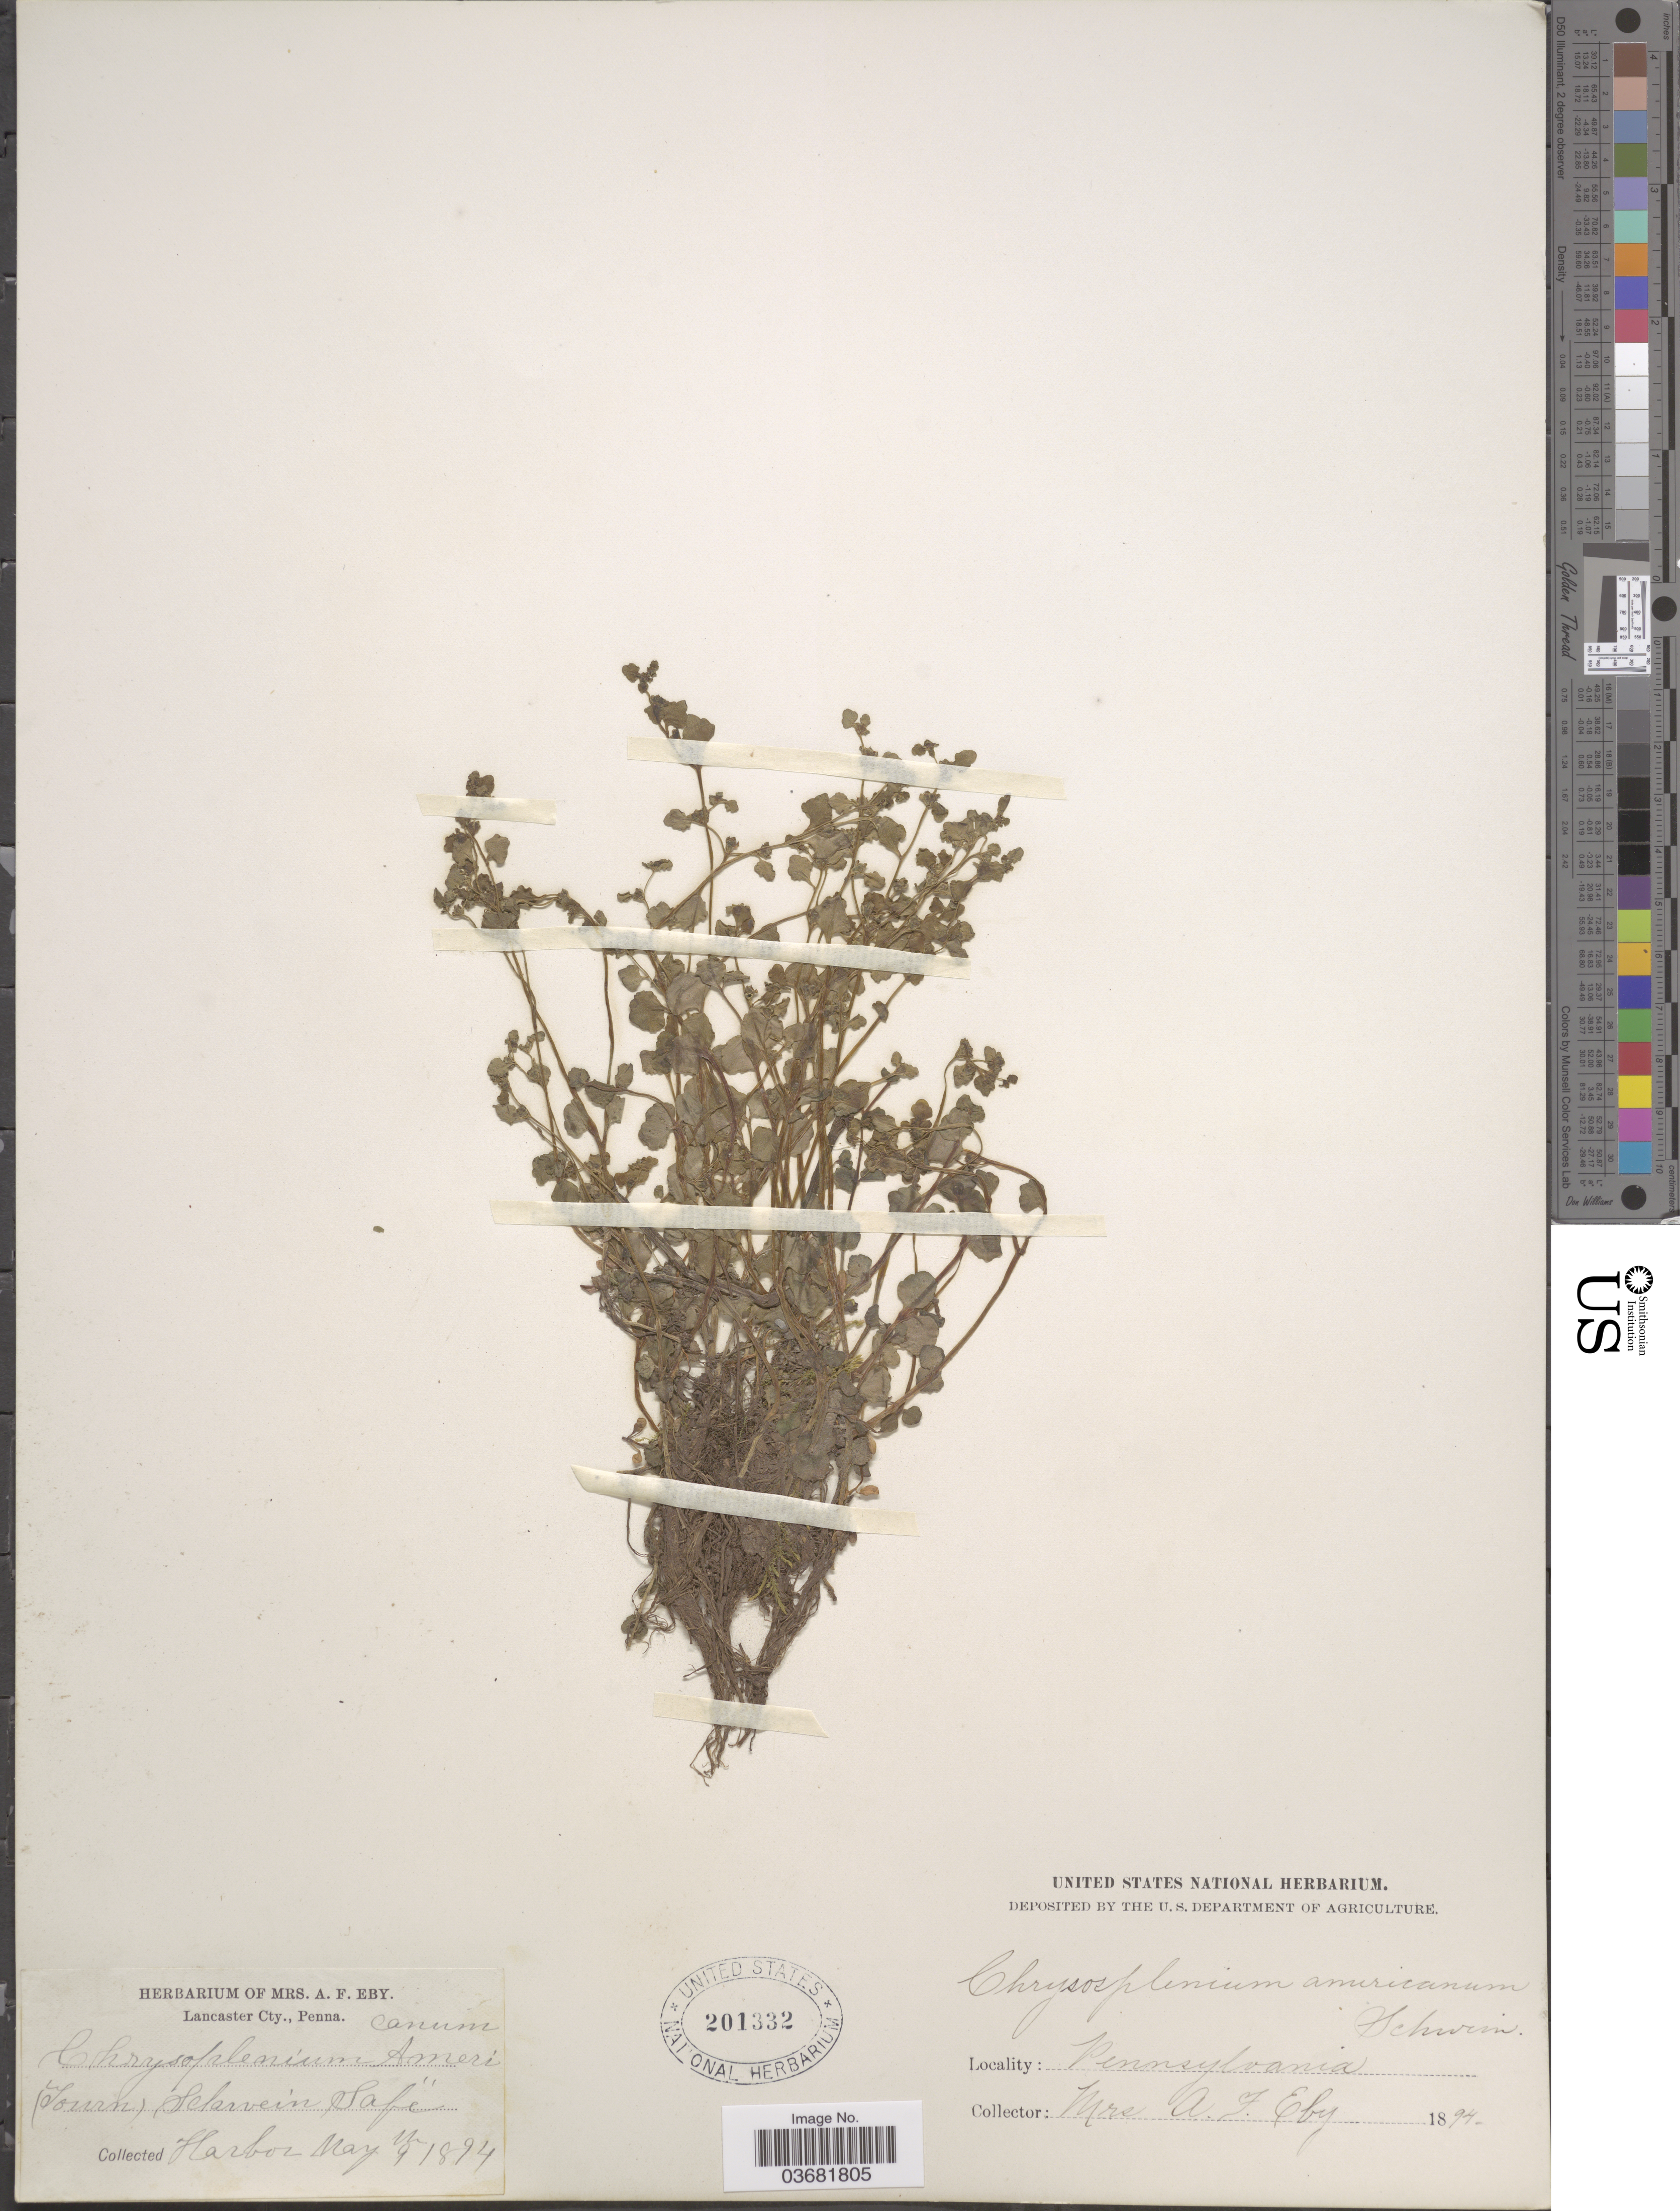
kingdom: Plantae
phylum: Tracheophyta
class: Magnoliopsida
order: Saxifragales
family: Saxifragaceae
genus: Chrysosplenium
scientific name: Chrysosplenium americanum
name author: Schwein.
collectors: Mrs. A. F. Eby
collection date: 1894-05-15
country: United States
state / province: Pennsylvania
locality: Lancaster Cty. (Tourn [interpreted]) Selarvein [interpreted] Safe. Harbor [unsure placement].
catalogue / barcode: US 201332